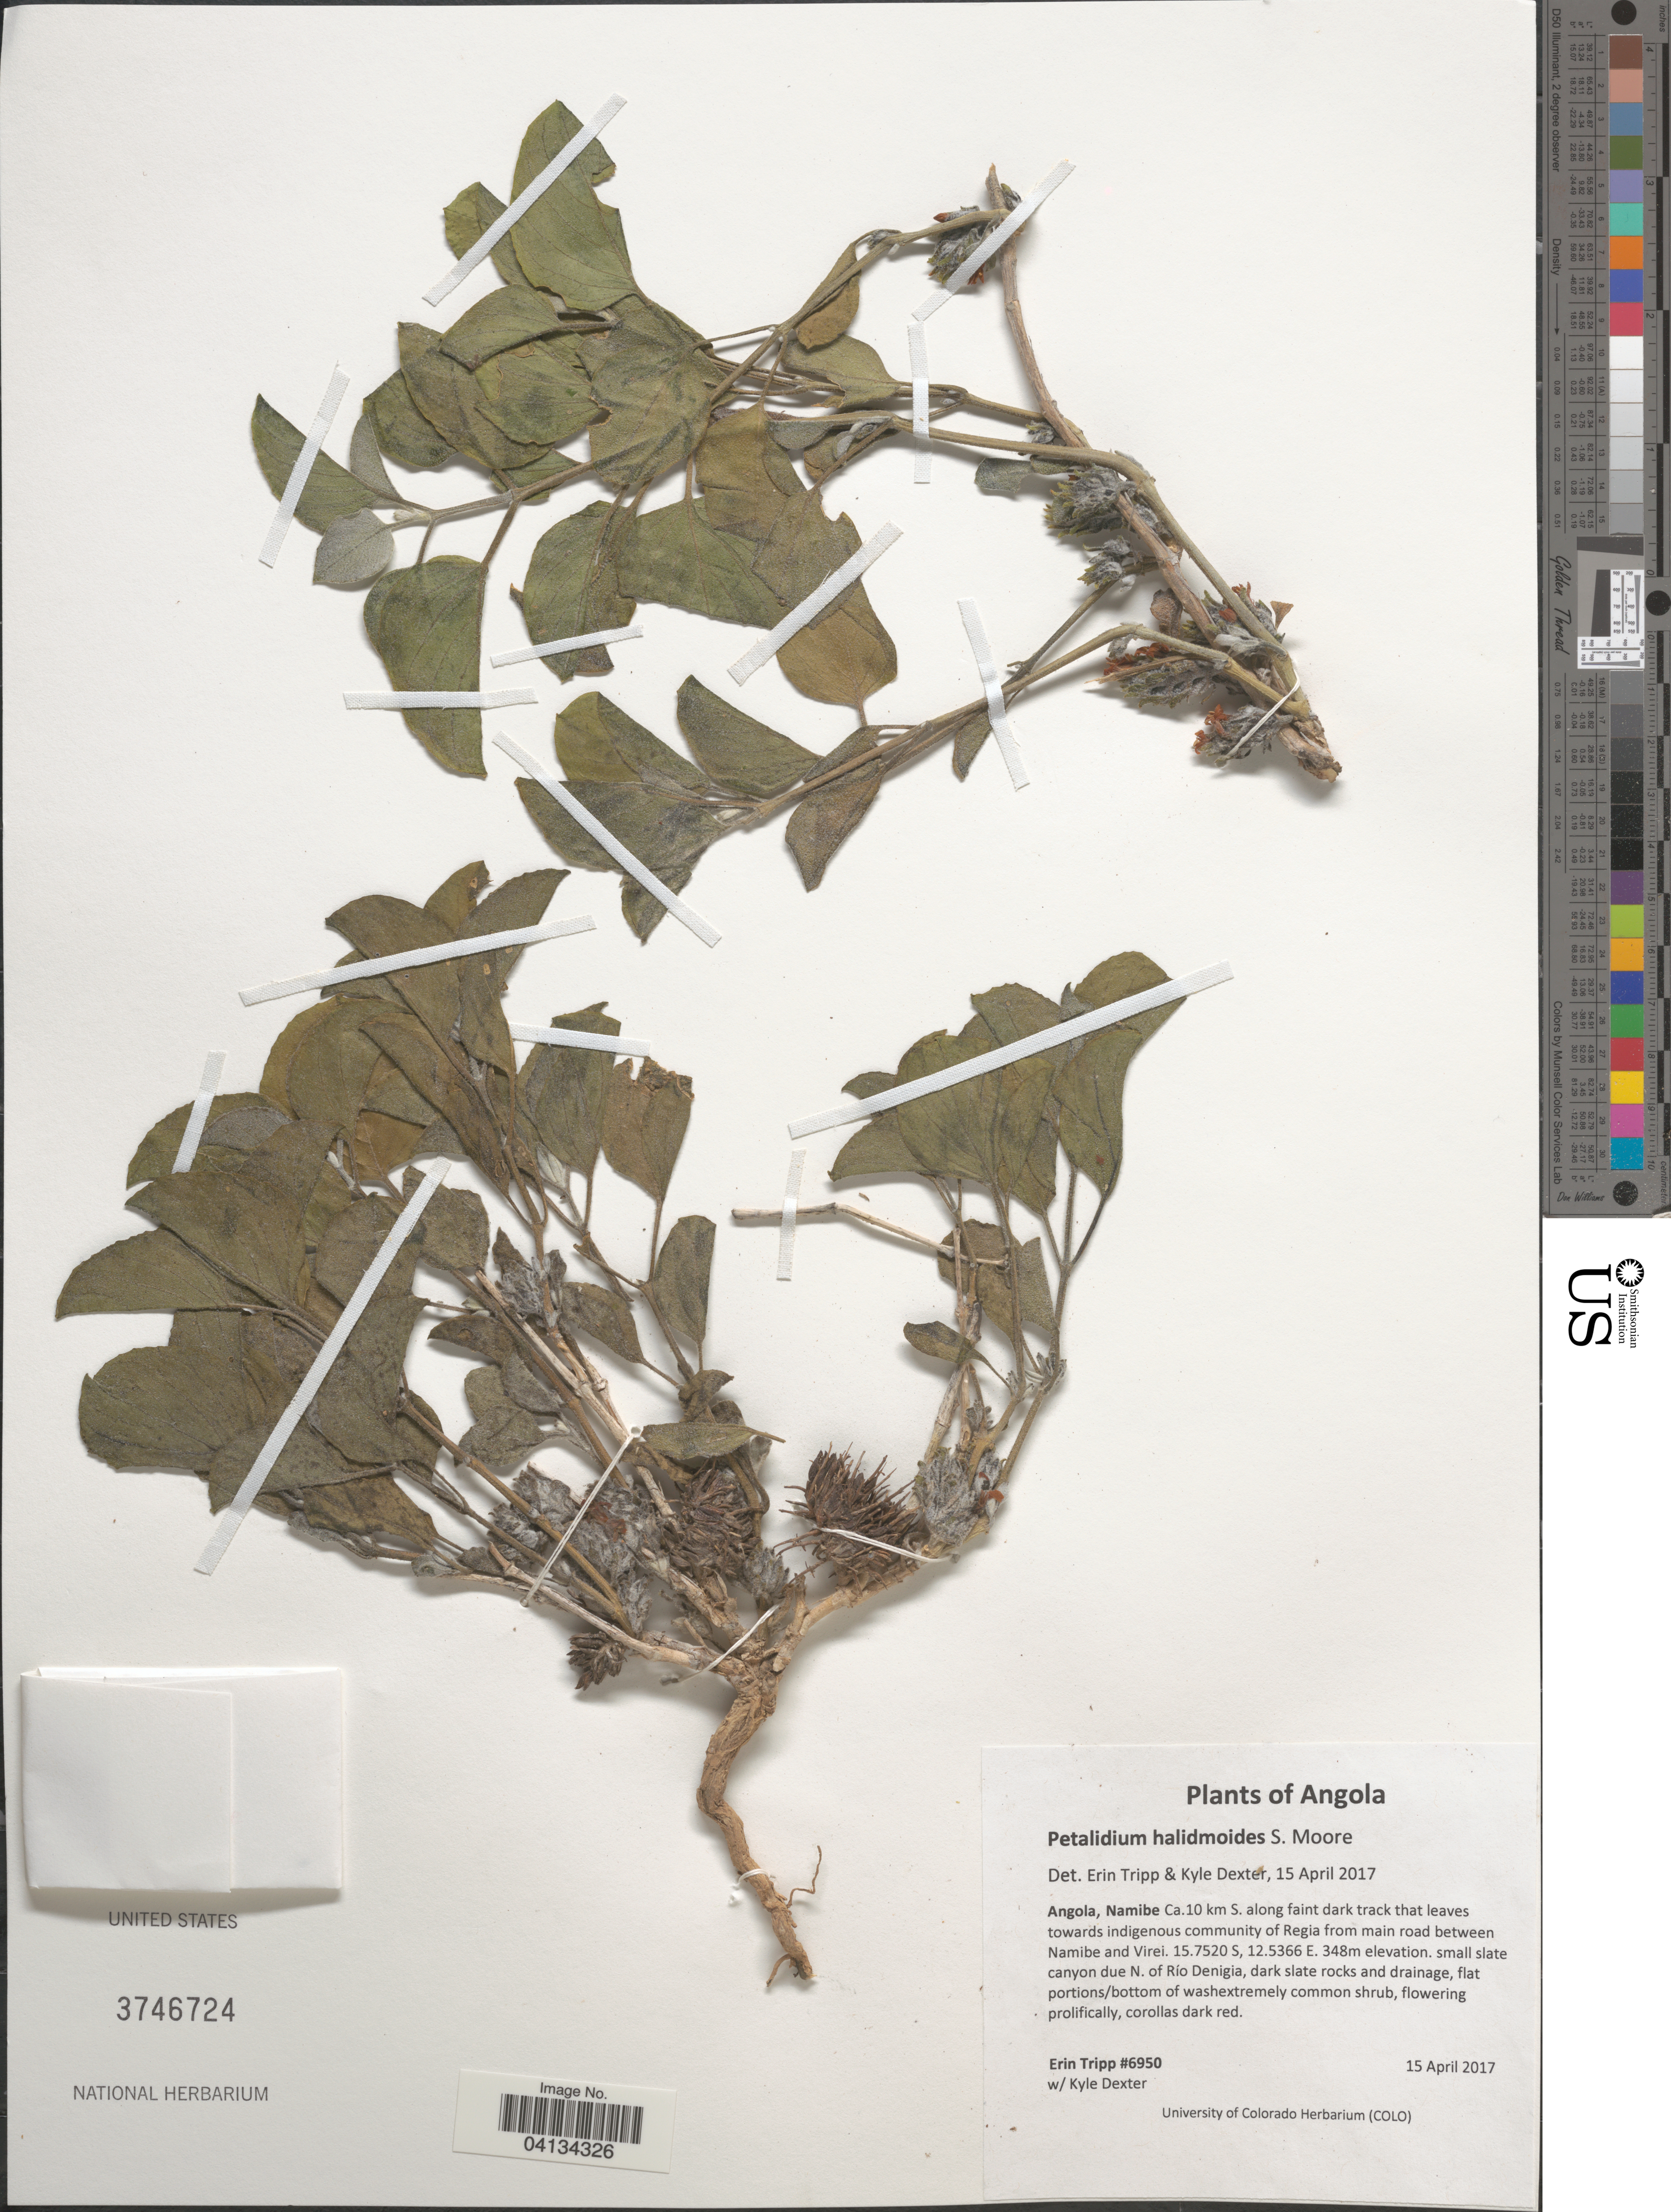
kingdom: Plantae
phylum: Tracheophyta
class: Magnoliopsida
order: Lamiales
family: Acanthaceae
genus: Petalidium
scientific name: Petalidium halimoides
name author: S. Moore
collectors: E. Tripp & K. Dexter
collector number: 6950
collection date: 2017-04-15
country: Angola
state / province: Namibe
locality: Ca. 10 km S. along faint dark track that leaves towards indigenous community of Regia from main road between Namibe and Virei. Small slate canyon due N. of Río Denigia.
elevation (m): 348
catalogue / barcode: US 3746724